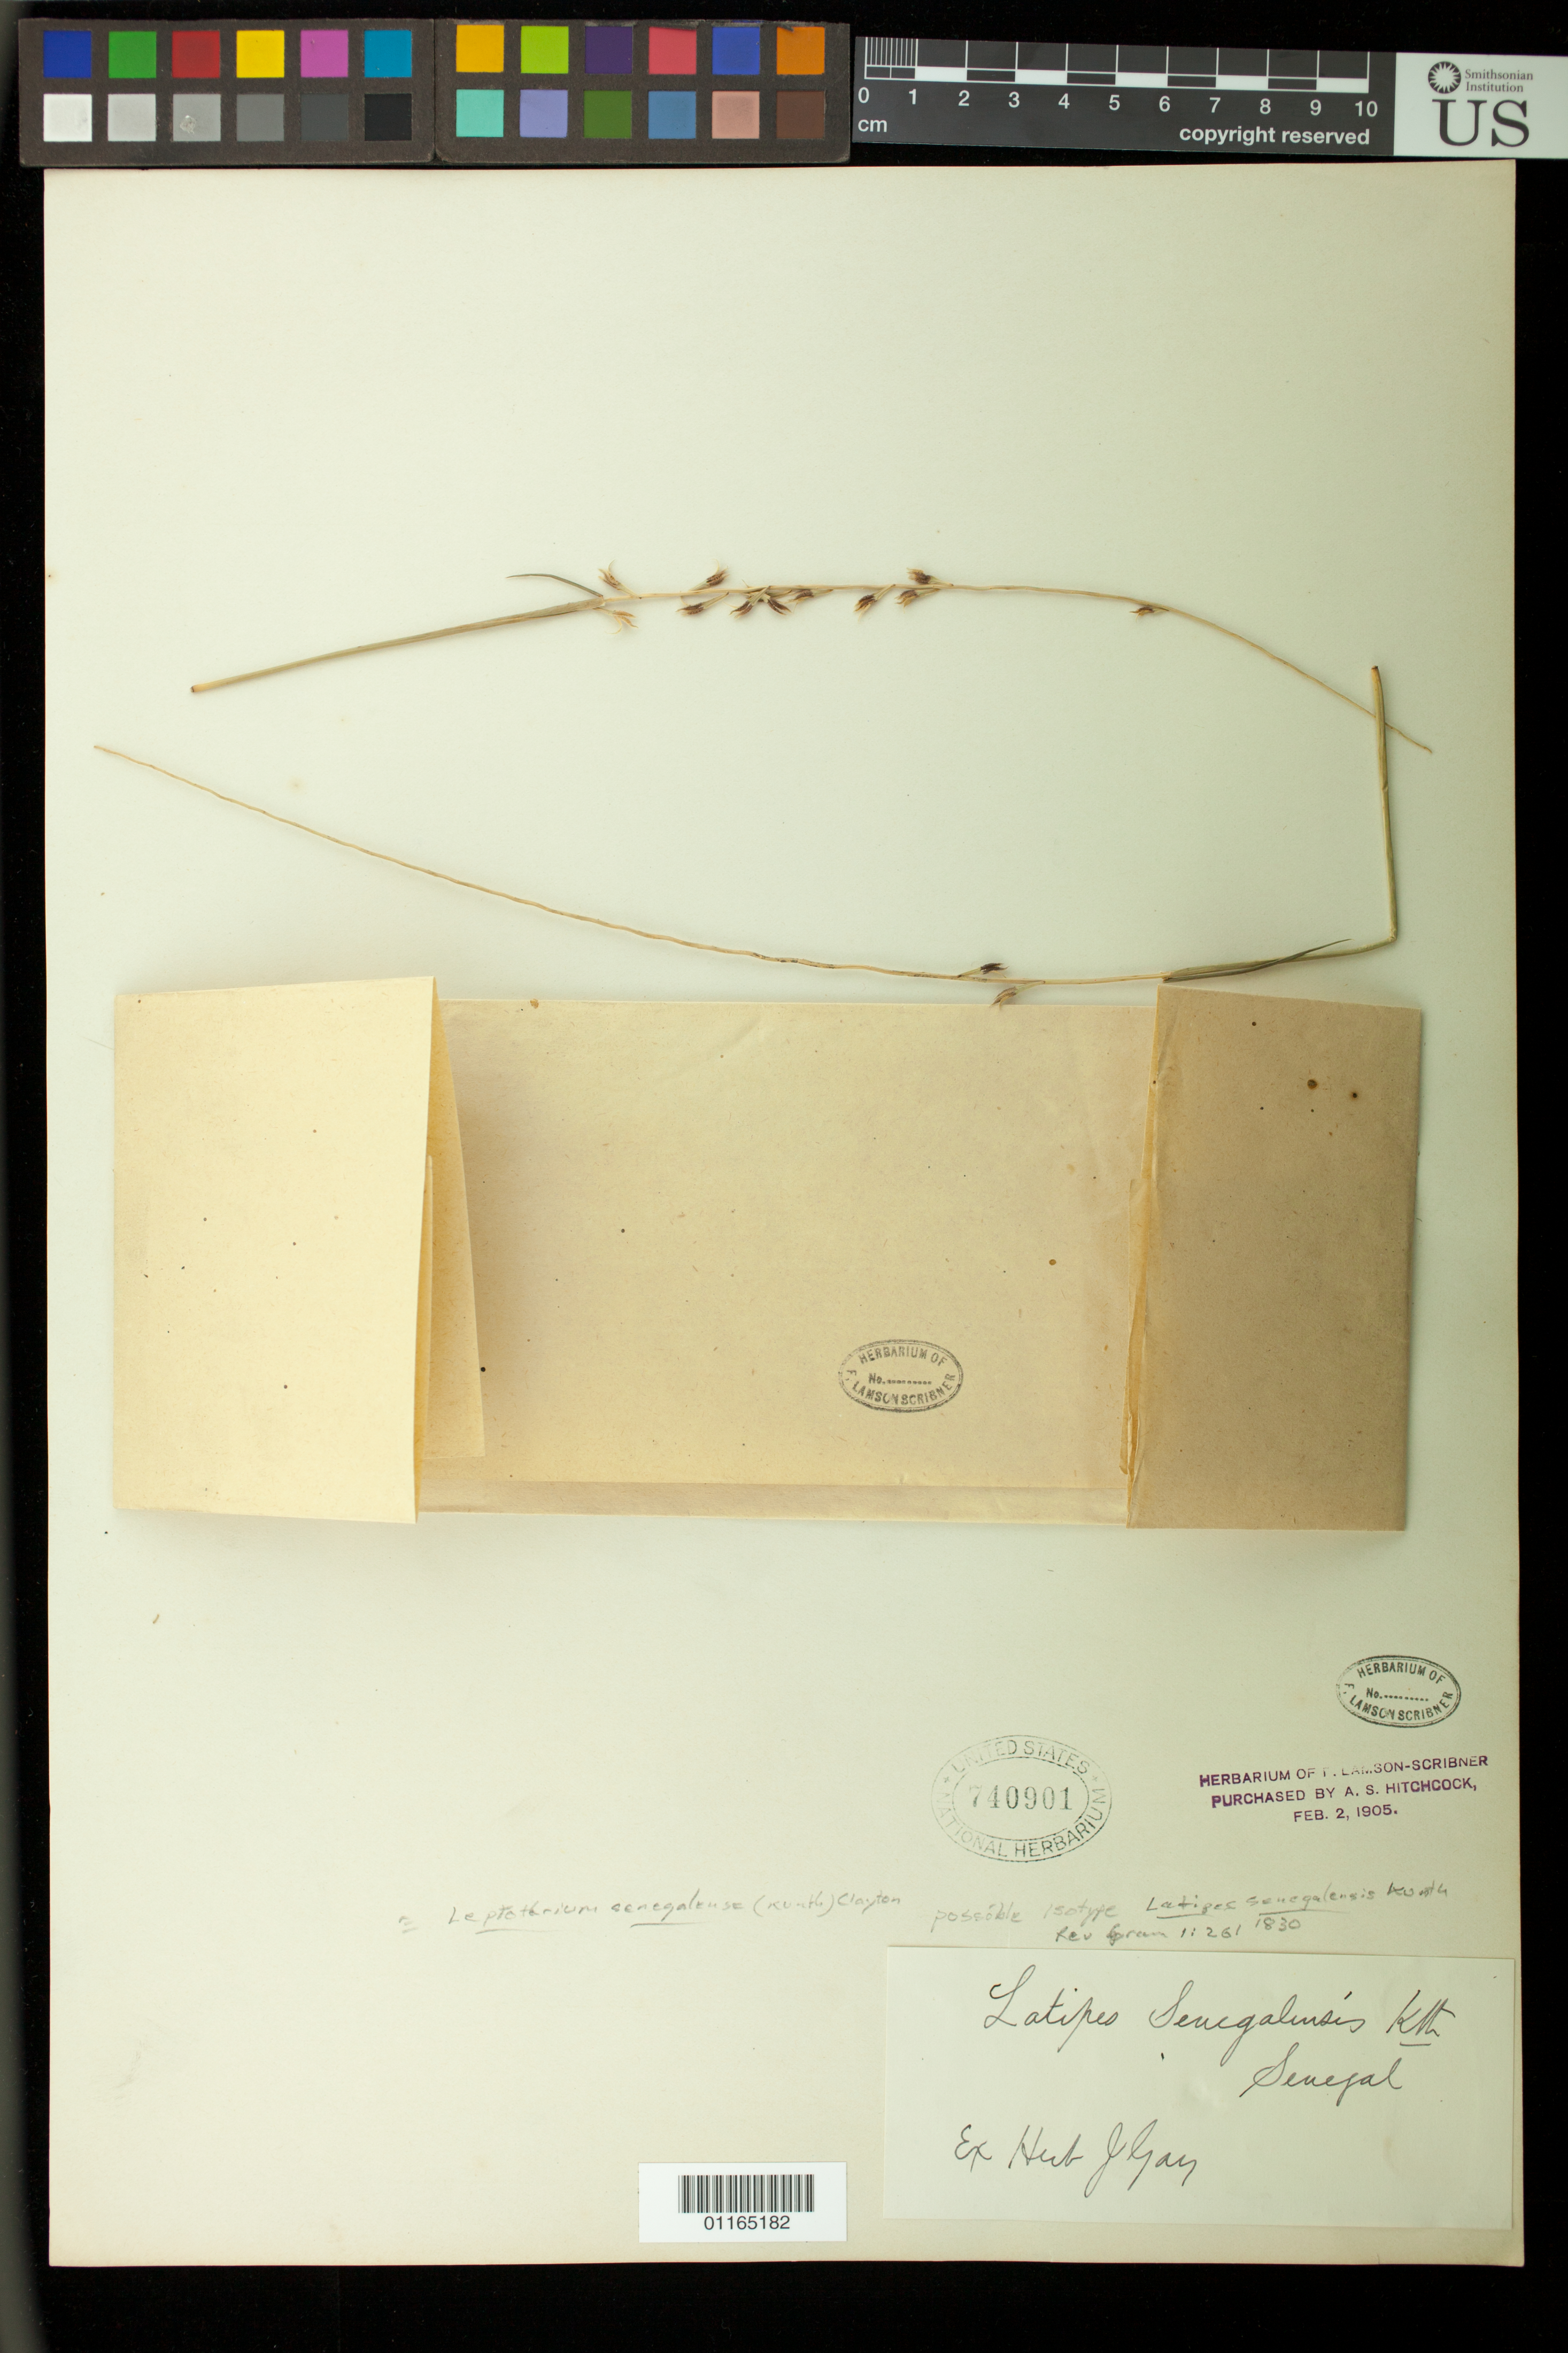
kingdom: Plantae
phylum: Tracheophyta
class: Liliopsida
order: Poales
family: Poaceae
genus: Latipes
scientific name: Latipes senegalensis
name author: Kunth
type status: Possible Type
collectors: ex herb. J. Gay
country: Senegal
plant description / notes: Ex herb. Lamson-Scribner, fragmentary material of type specimen ex Herb. J. Gay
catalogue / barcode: US 740901